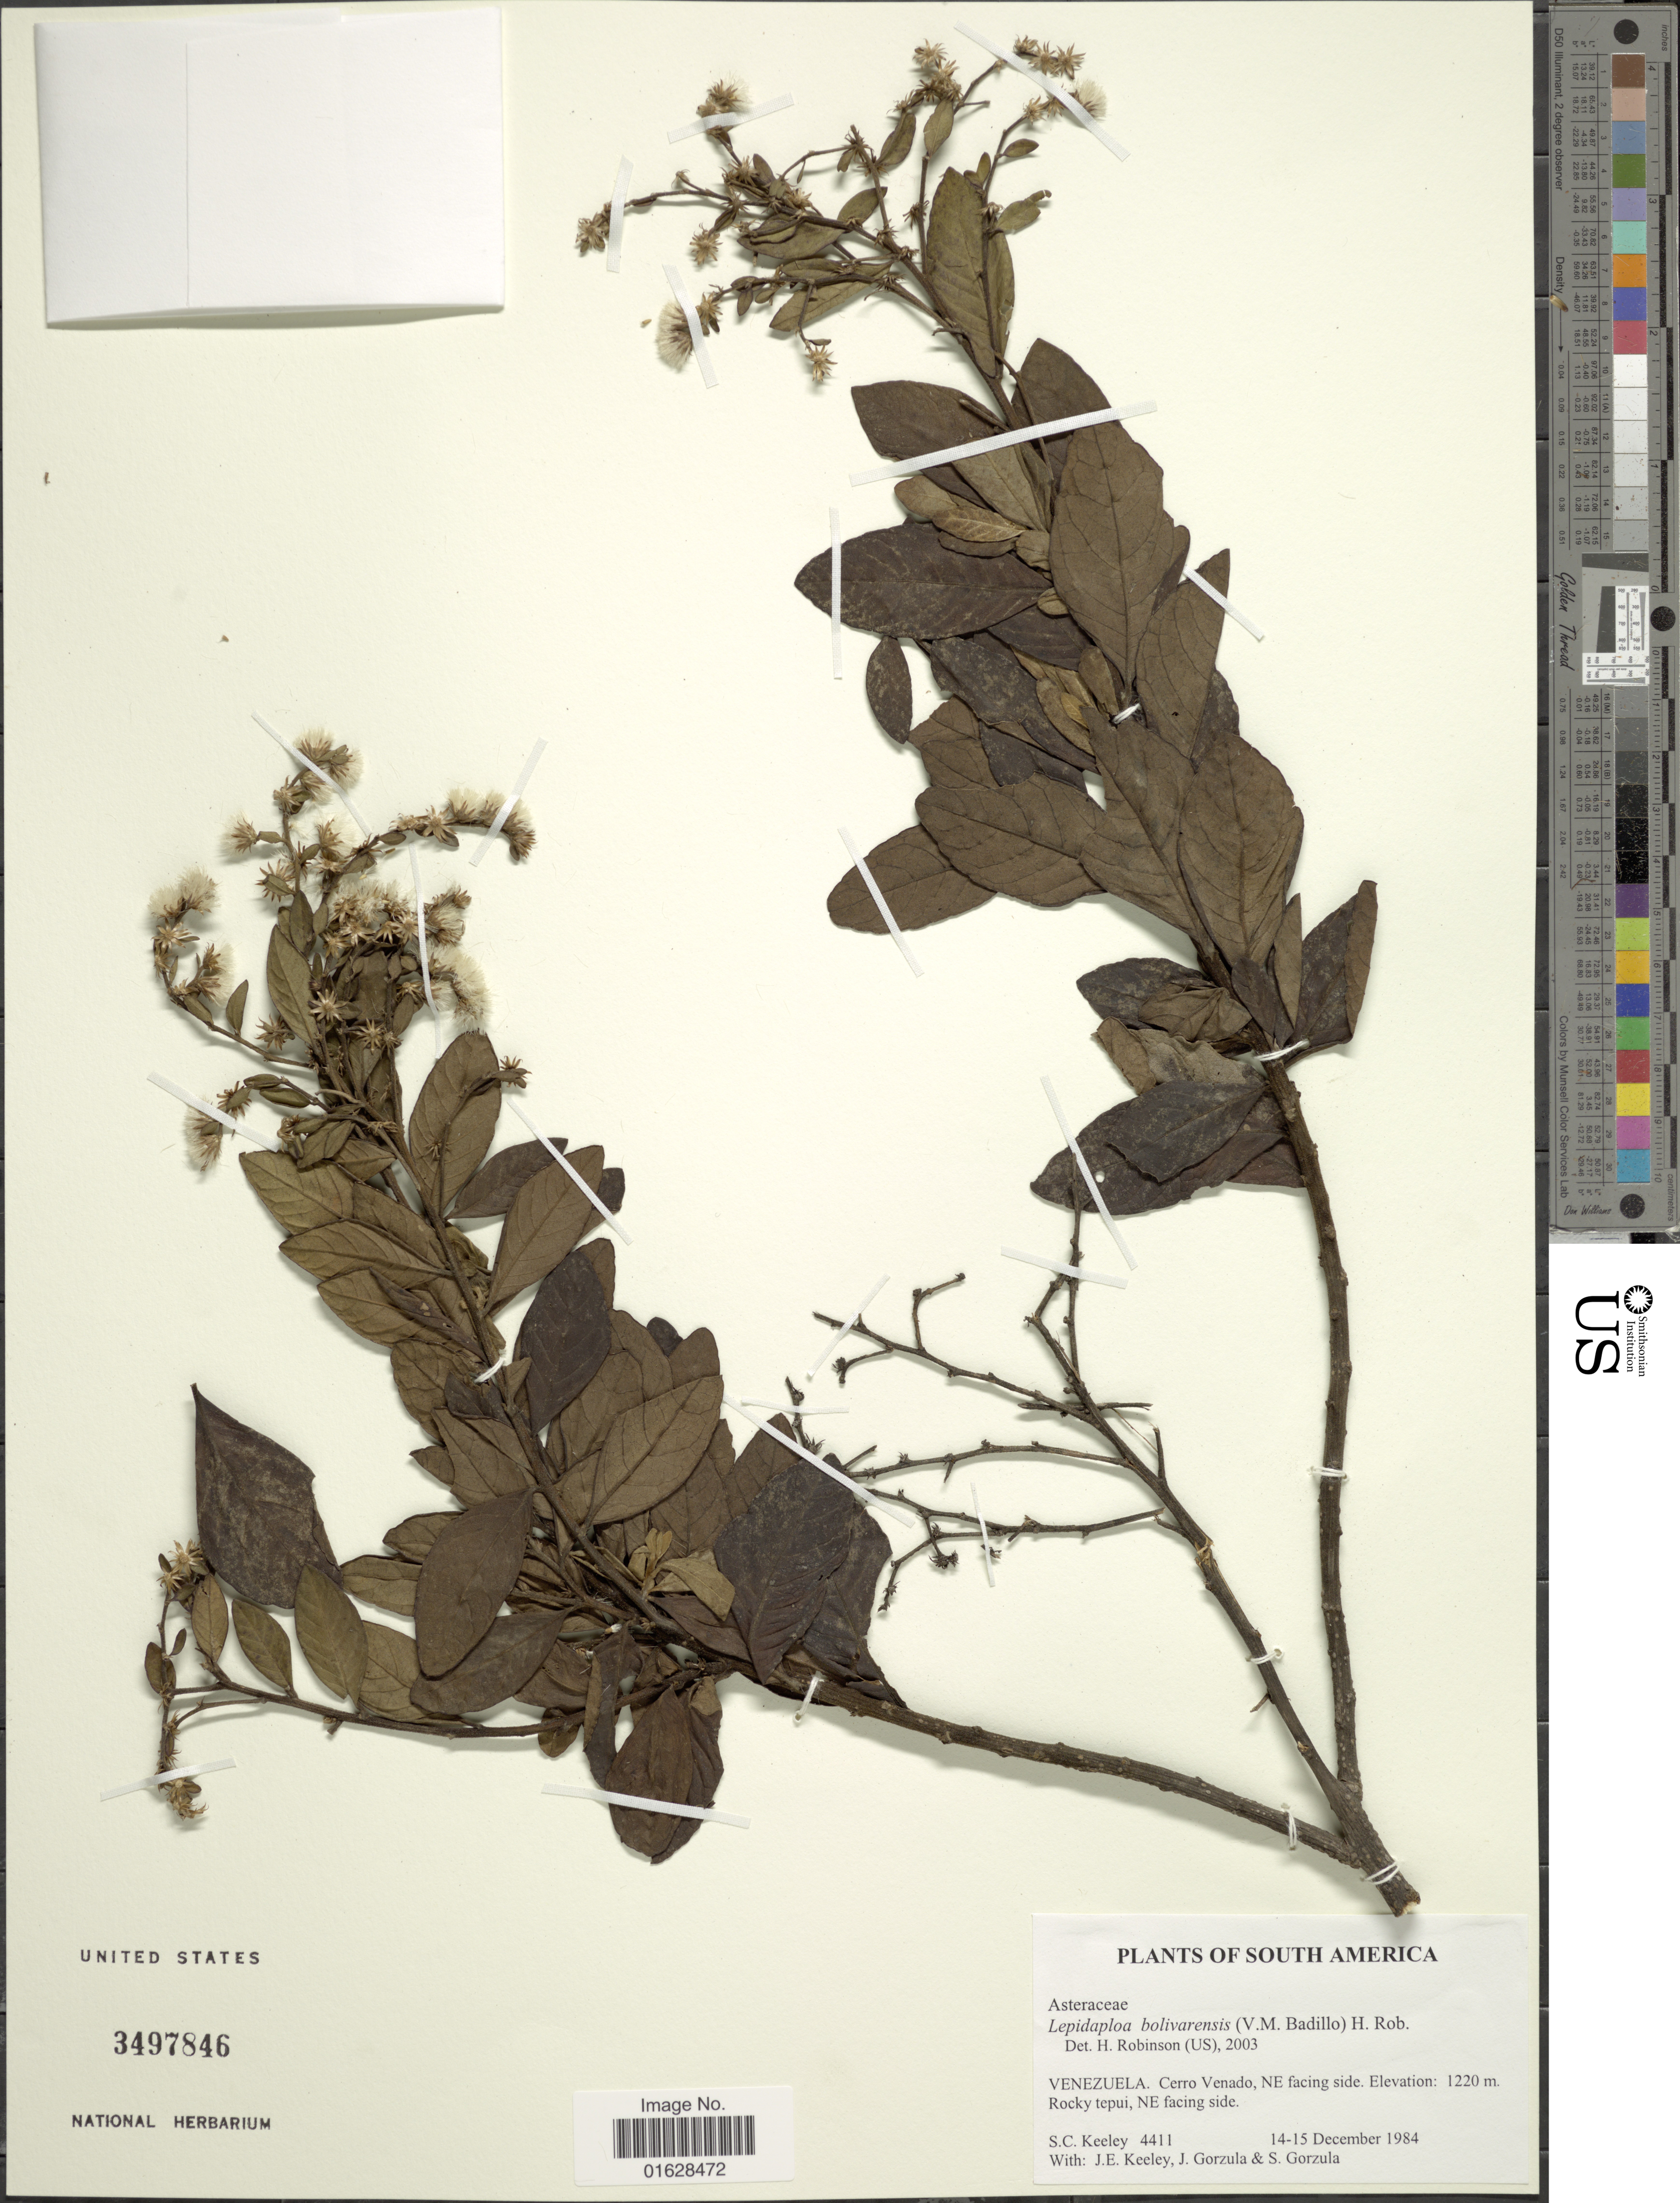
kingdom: Plantae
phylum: Tracheophyta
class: Magnoliopsida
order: Asterales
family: Asteraceae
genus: Lepidaploa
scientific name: Lepidaploa bolivarensis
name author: (V.M. Badillo) H. Rob.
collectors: S. C. Keeley, J. E. Keeley, J. Gorzula & S. Gorzula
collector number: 4411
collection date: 1984-12-14/1984-12-15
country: Venezuela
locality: South America. Venezuela. Cerro Venado, NE facing side. Rocky tepui, NE facing side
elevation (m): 1220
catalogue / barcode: US 3497846